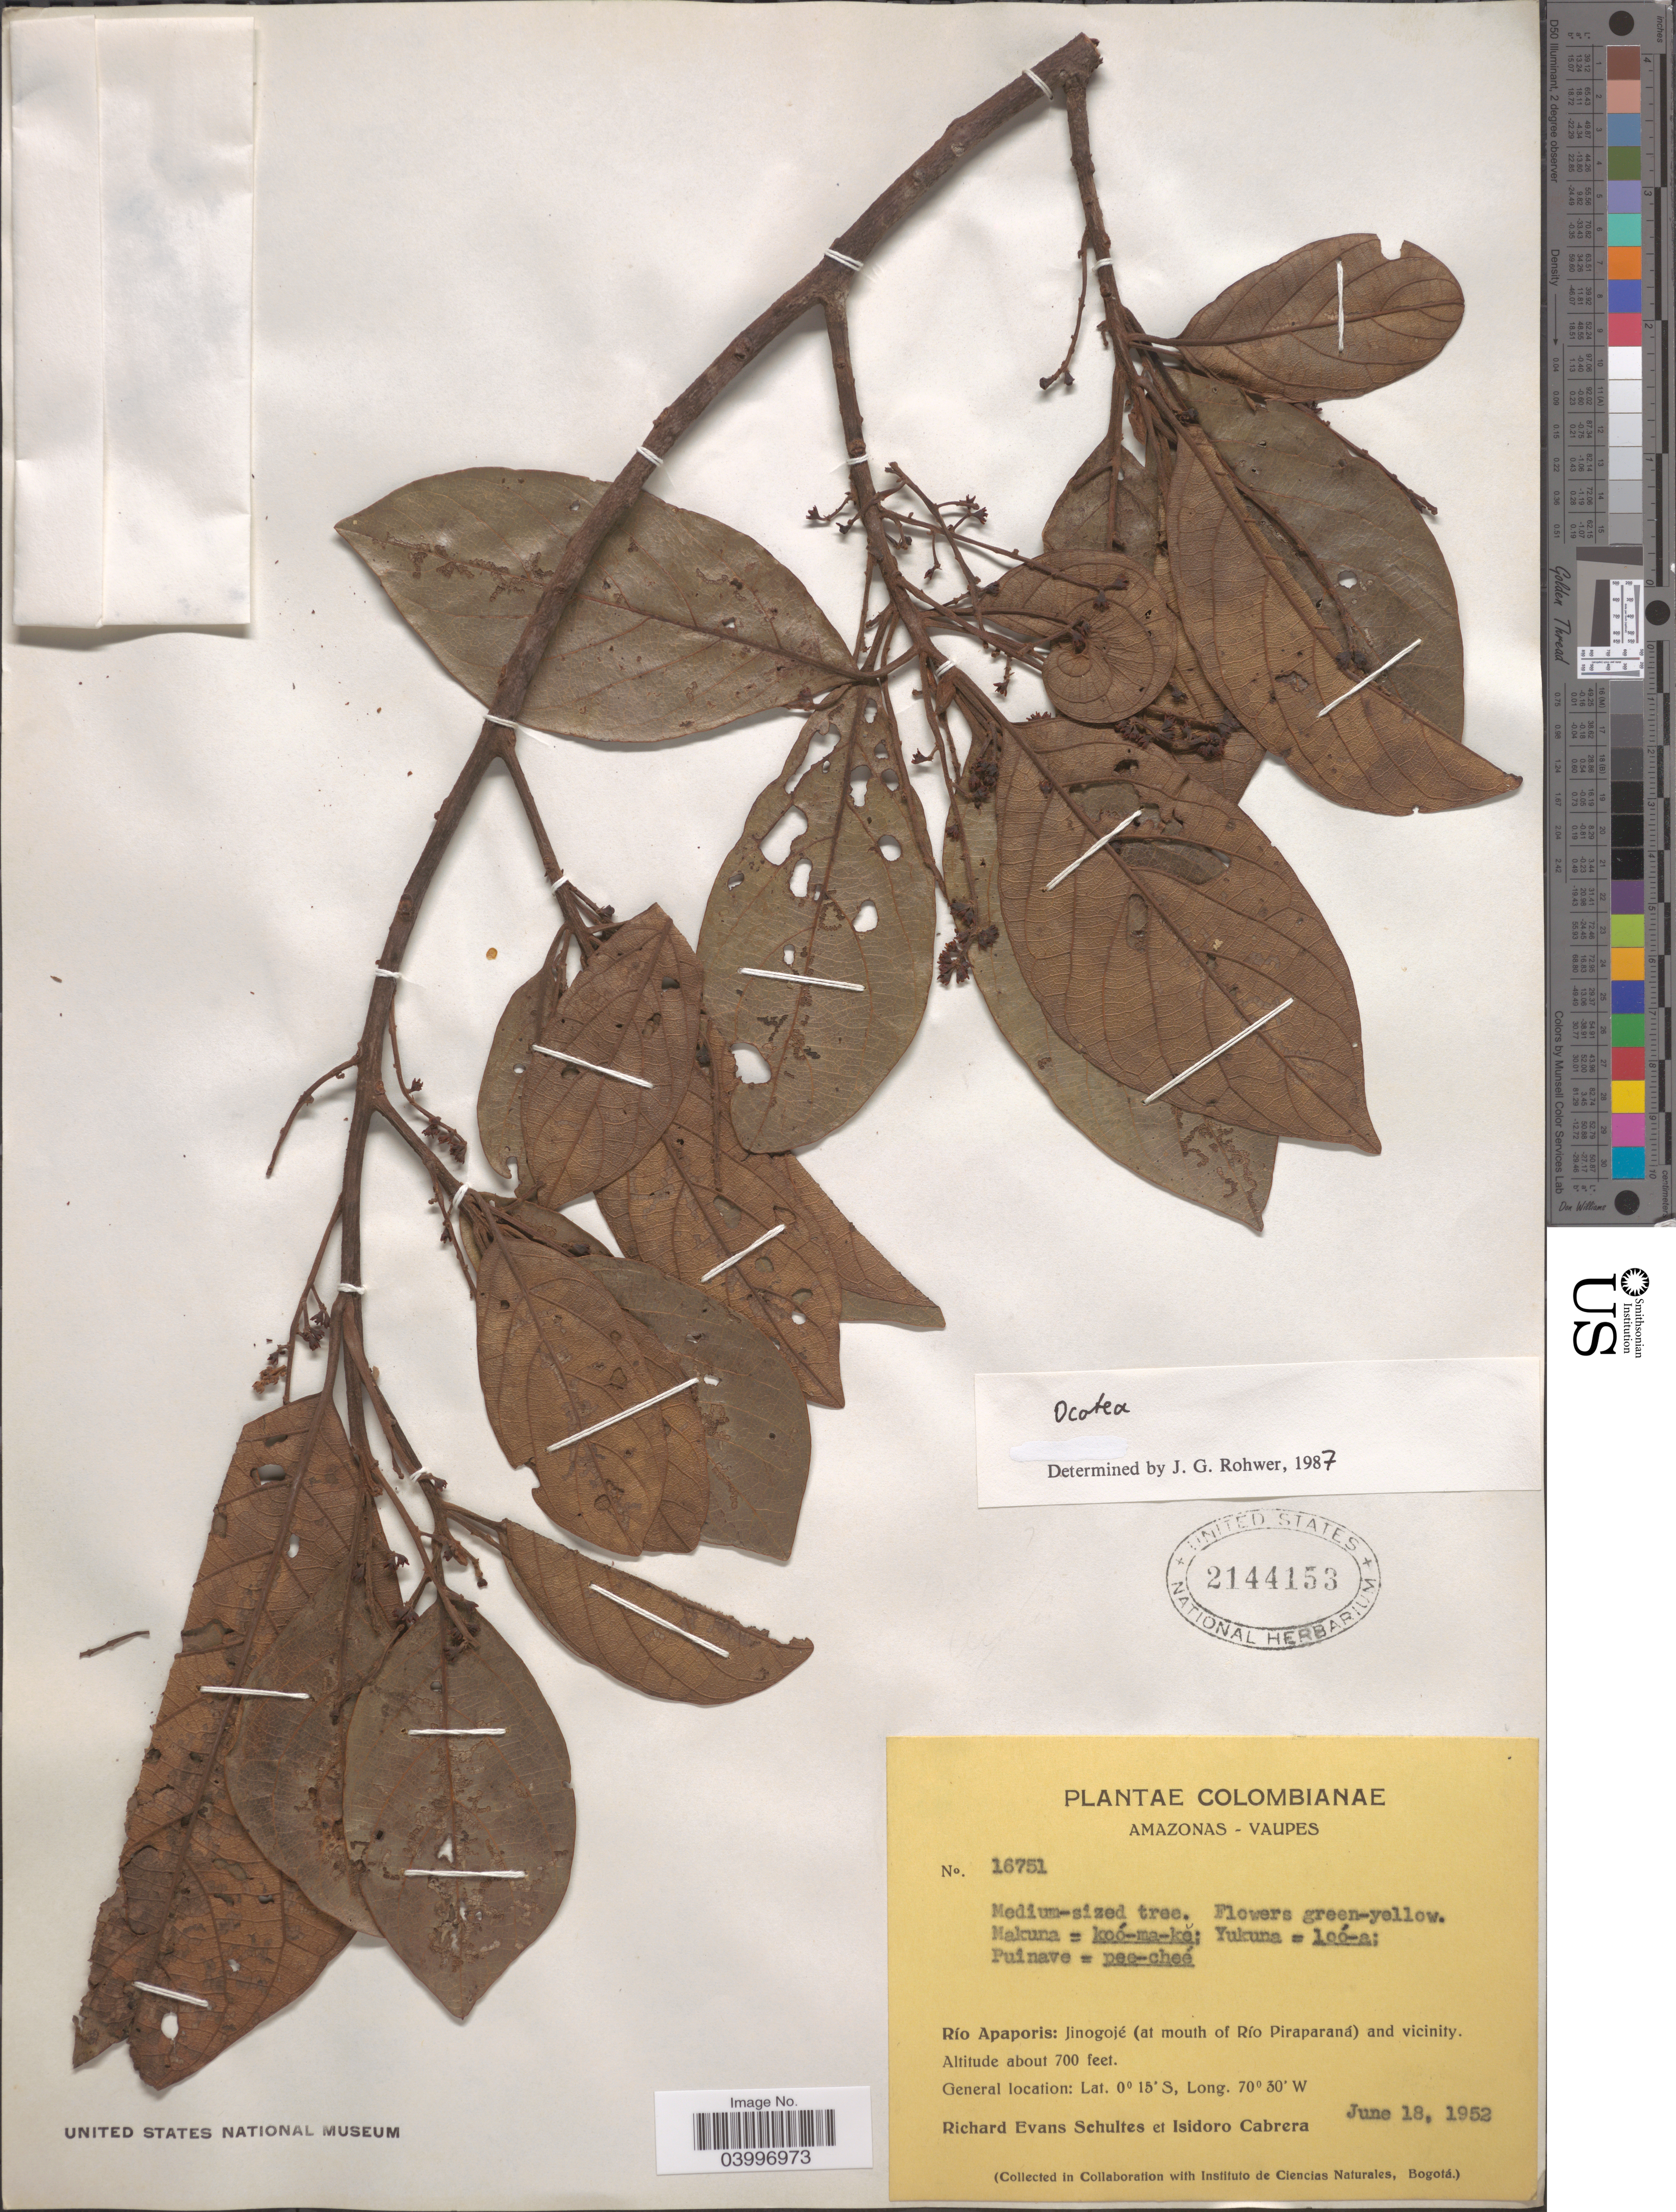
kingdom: Plantae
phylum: Tracheophyta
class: Magnoliopsida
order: Laurales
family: Lauraceae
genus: Ocotea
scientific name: Ocotea sp.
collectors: R. E. Schultes & I. Cabrera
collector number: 16751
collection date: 1952-06-18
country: Colombia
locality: Amazonas-Vaupes. Río Apaporis: Jinogojé (at mouth of Río Piraparaná) and vicinity.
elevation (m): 213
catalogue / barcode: US 2144153